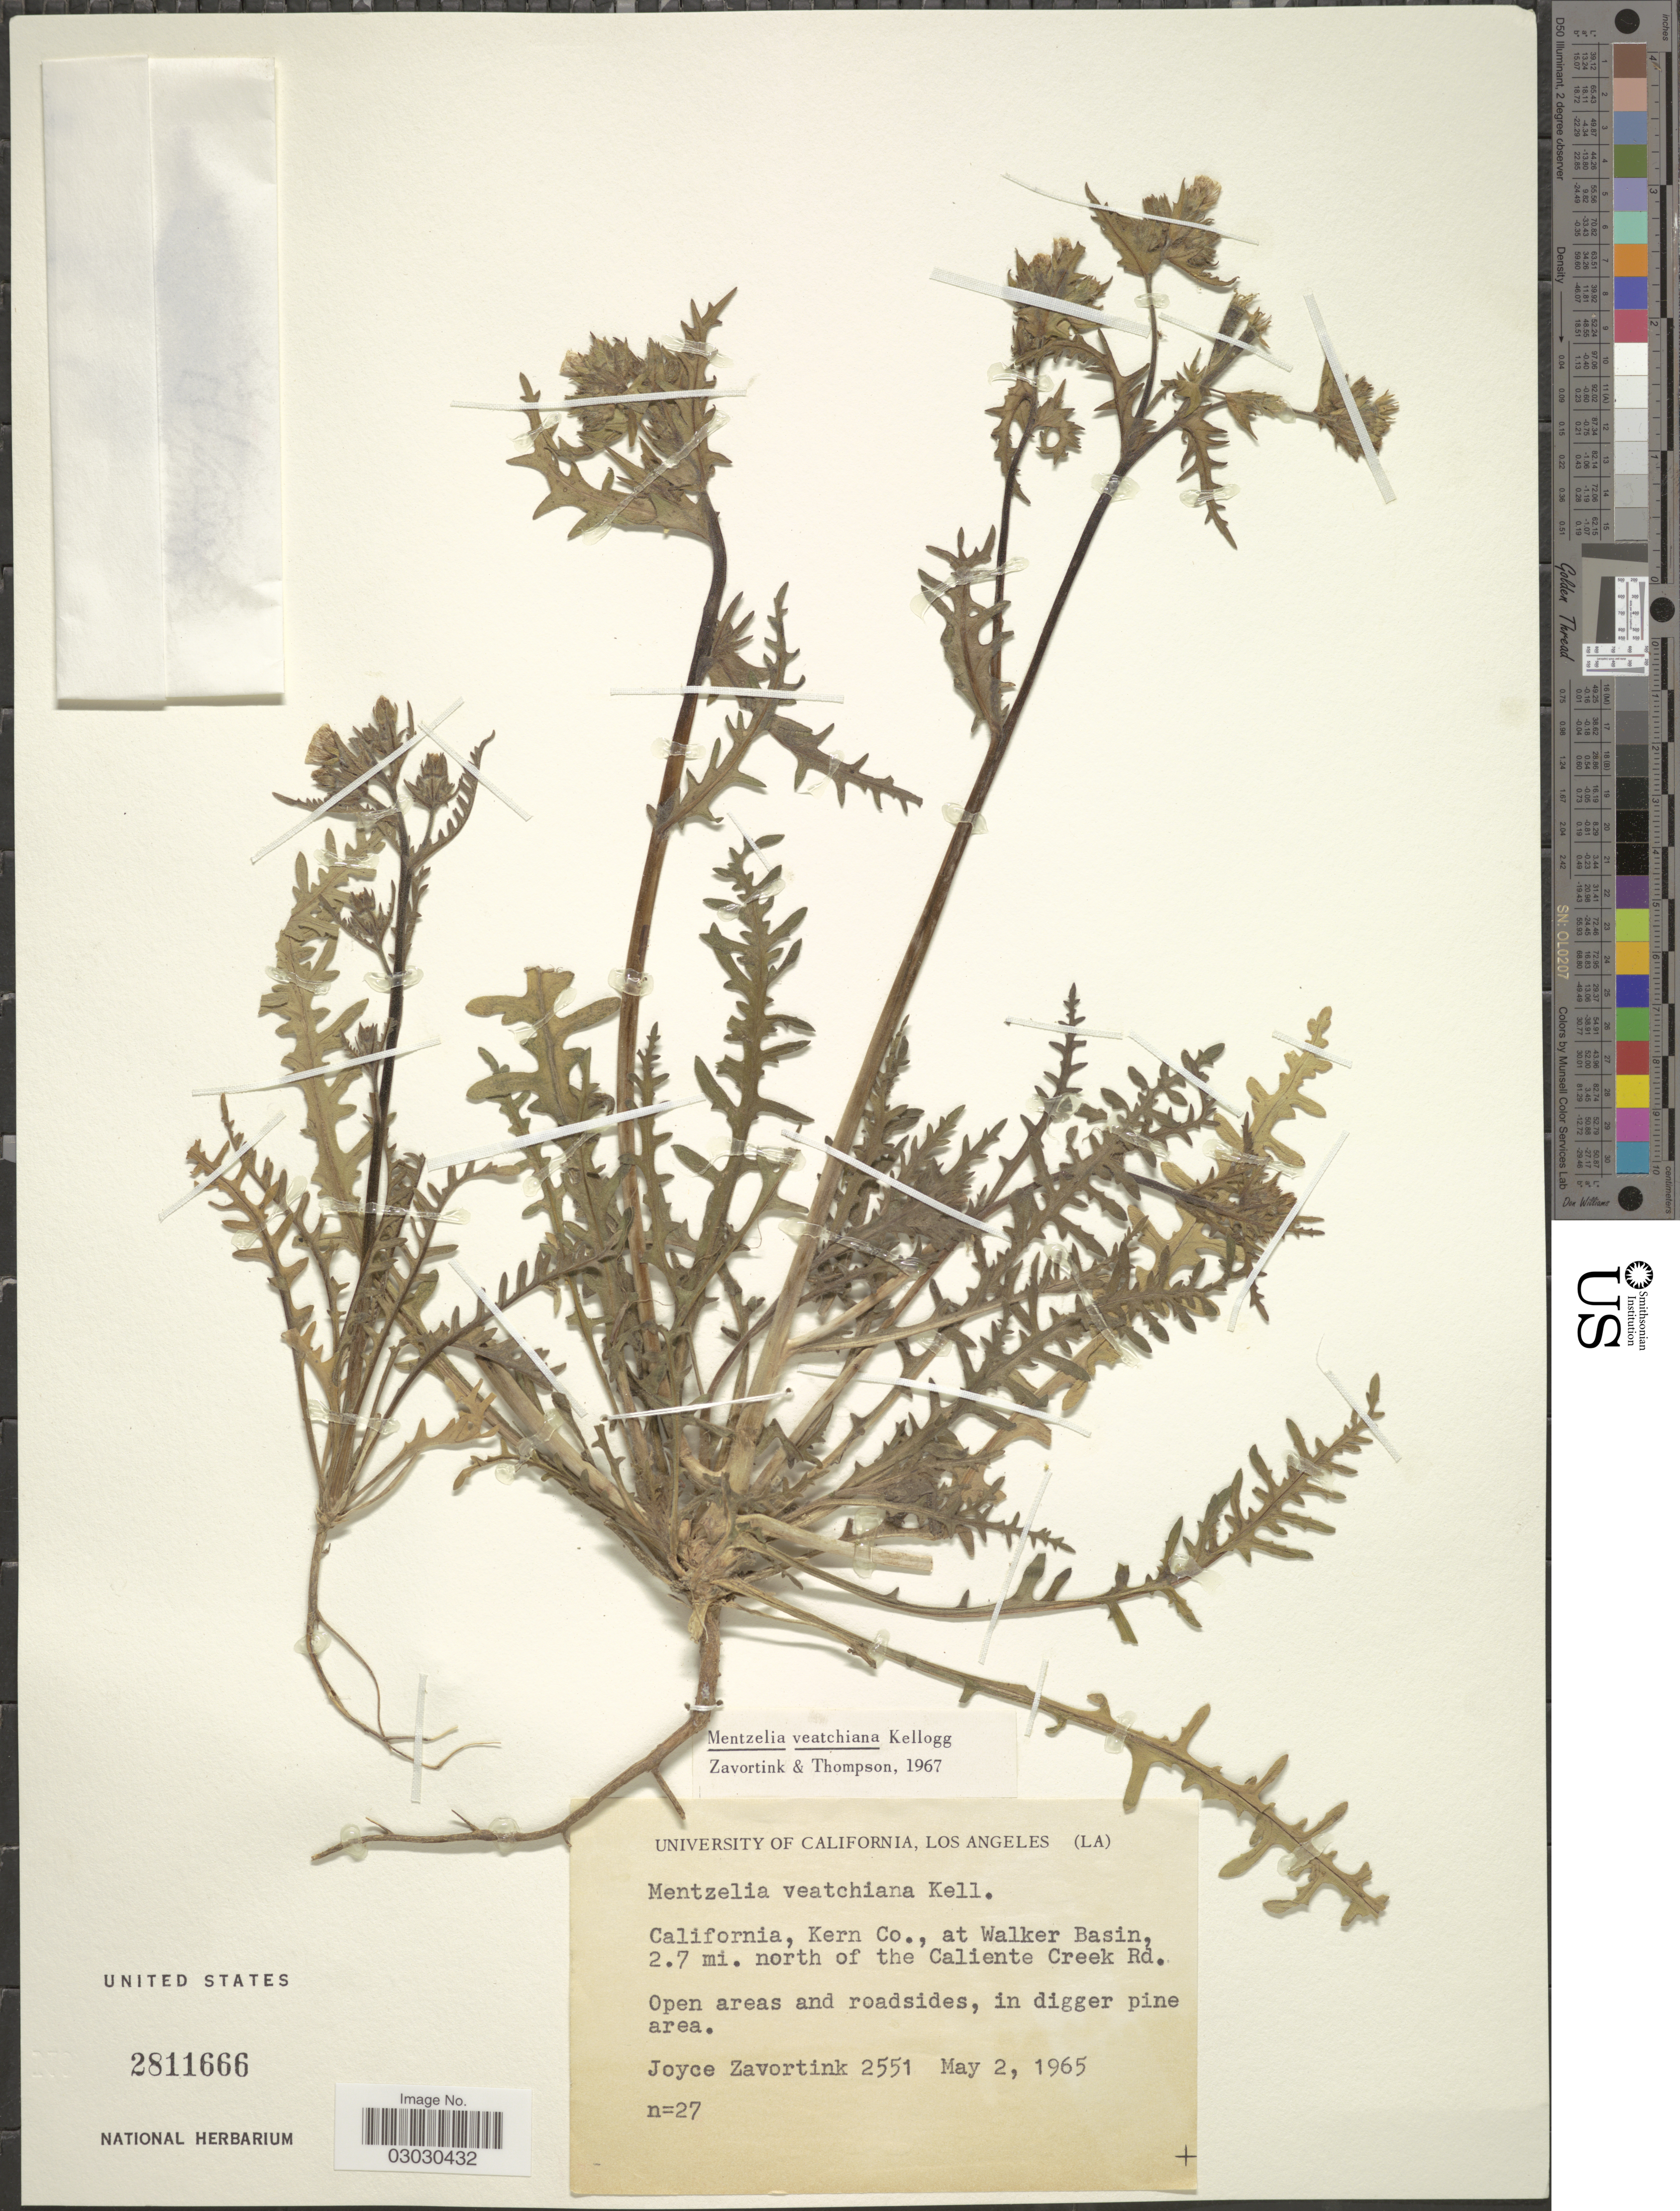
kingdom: Plantae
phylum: Tracheophyta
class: Magnoliopsida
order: Cornales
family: Loasaceae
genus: Mentzelia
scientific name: Mentzelia veatchiana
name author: Kellogg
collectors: J. Zavortink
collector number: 2551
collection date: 1965-05-02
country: United States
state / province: California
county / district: Kern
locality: Kern Co., at Walker Basin, 2.7 mi. north of the Caliente Creek Rd.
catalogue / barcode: US 2811666